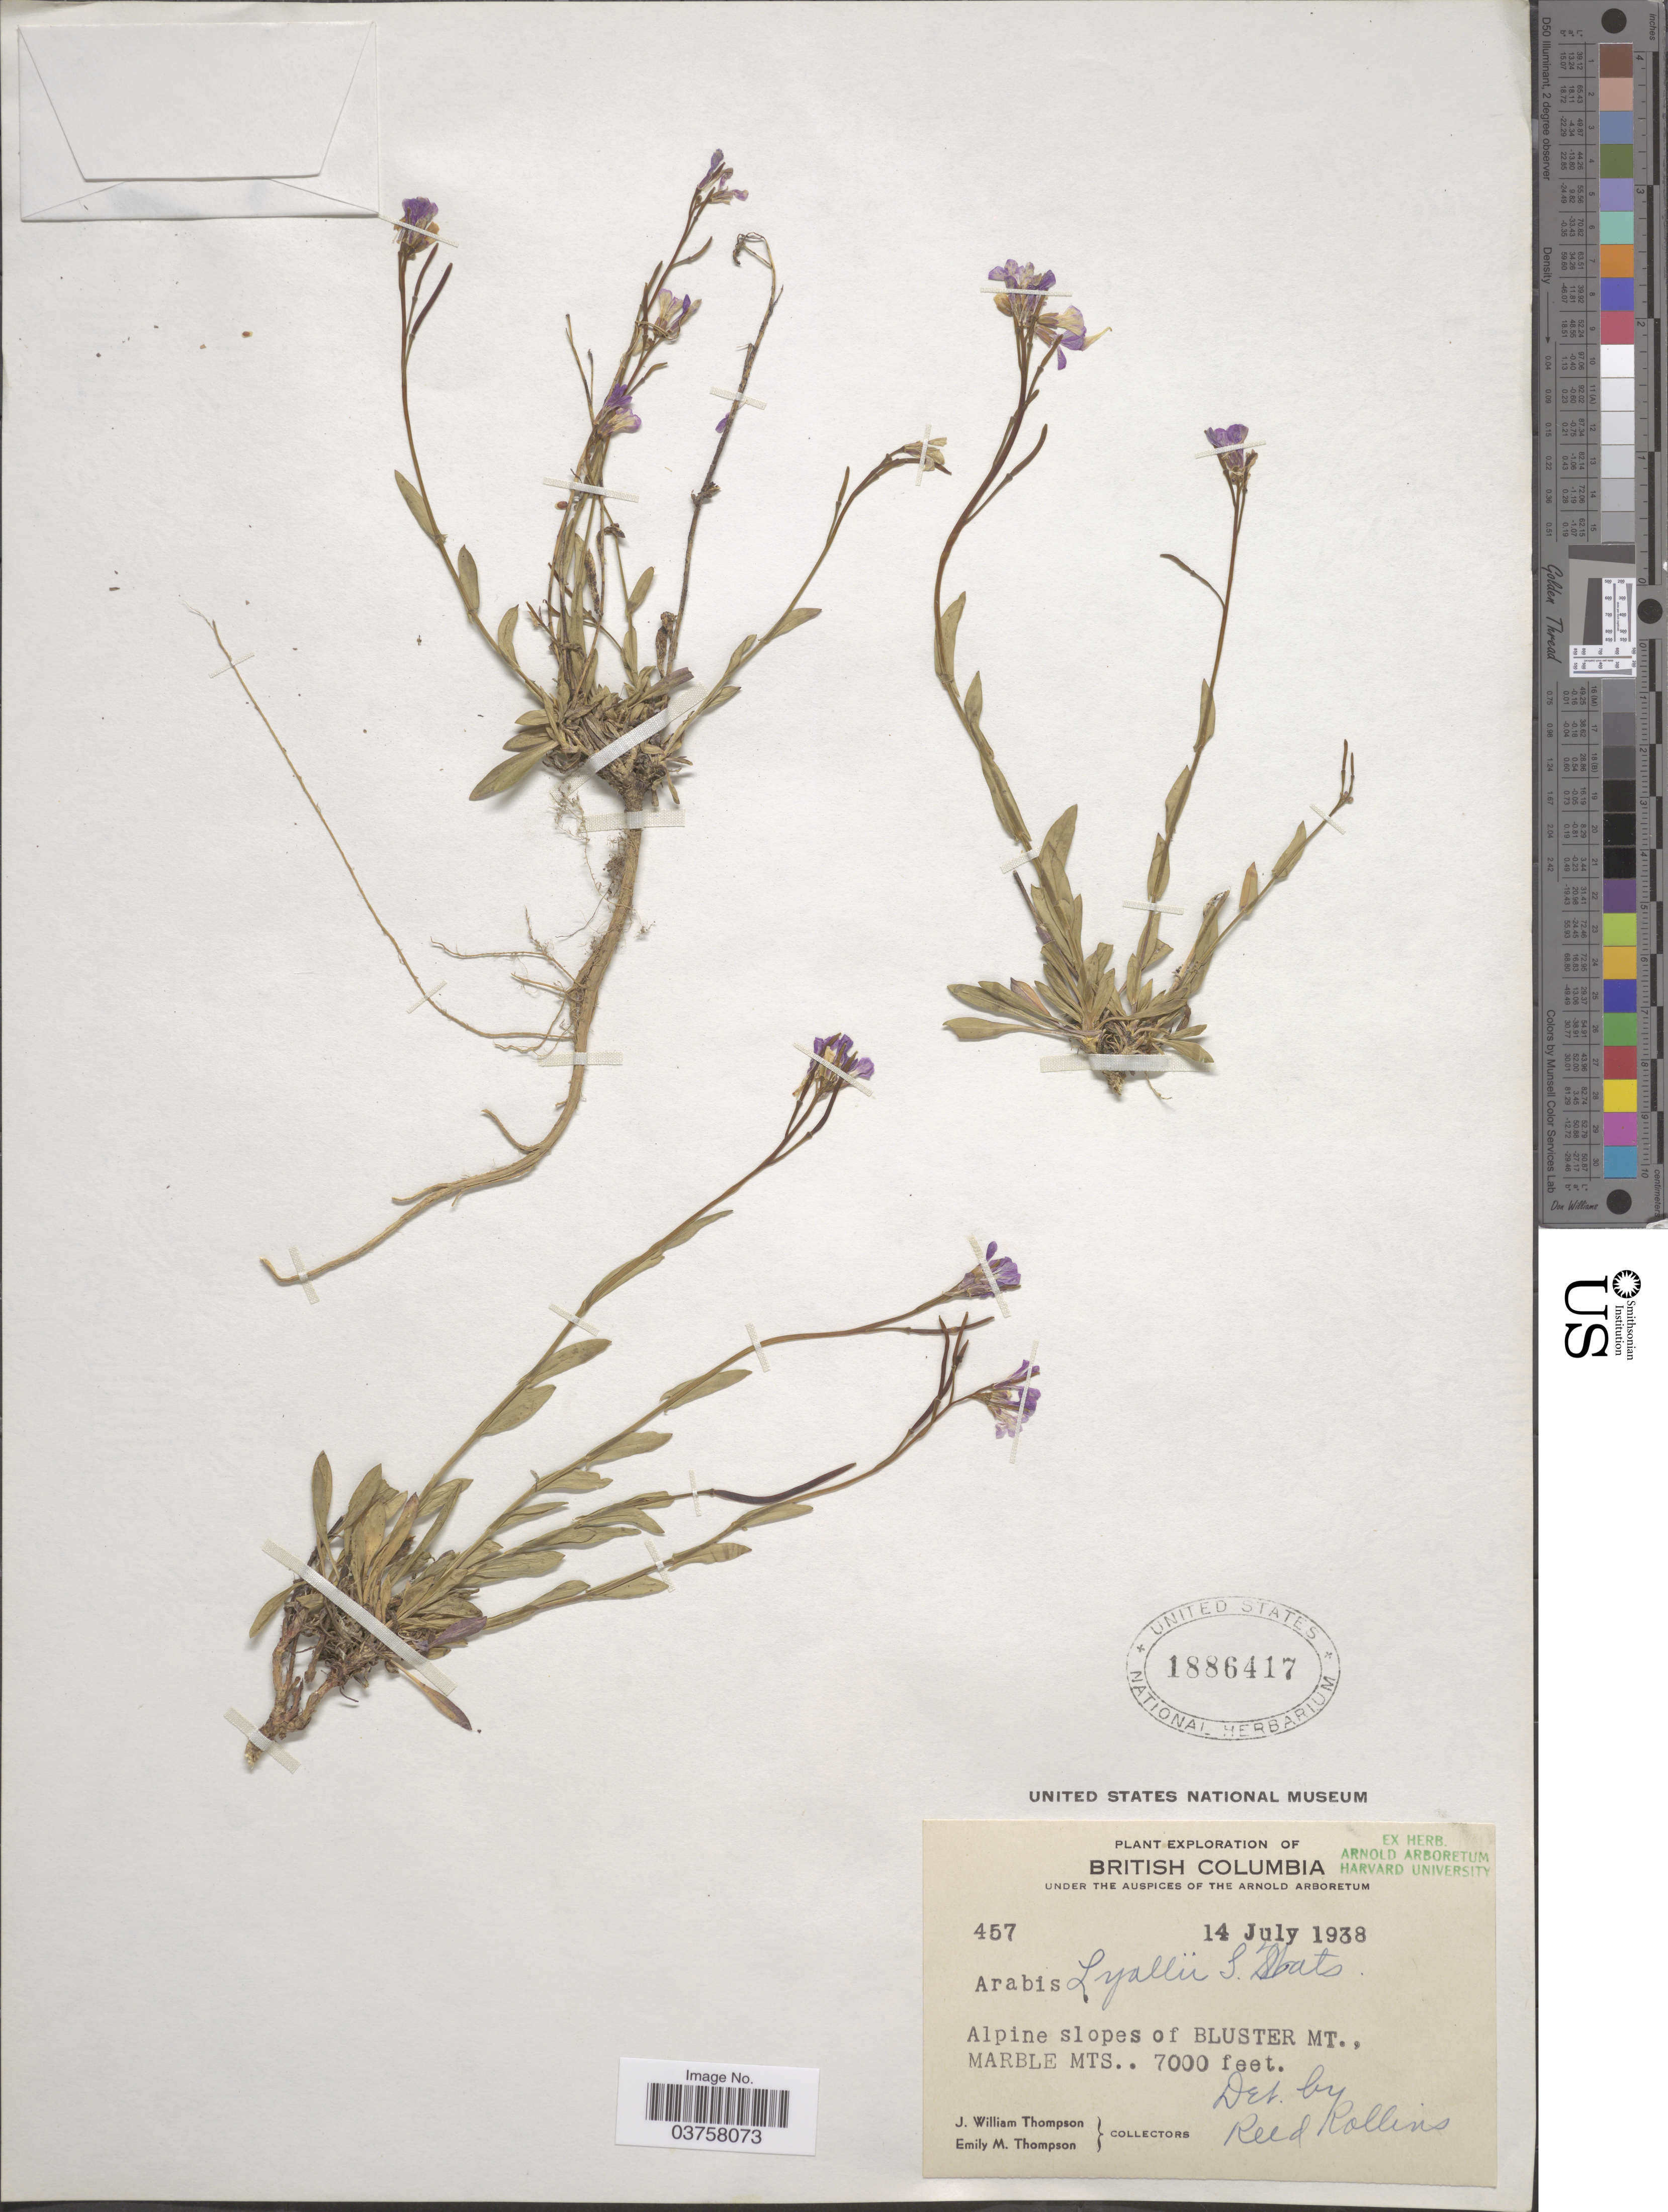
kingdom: Plantae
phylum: Tracheophyta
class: Magnoliopsida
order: Brassicales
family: Brassicaceae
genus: Arabis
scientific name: Arabis lyallii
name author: S. Watson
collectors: J. W. Thompson & E. M. Thompson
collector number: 457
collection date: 1938-07-14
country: Canada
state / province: British Columbia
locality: Alpine slopes of Bluster Mt., Marble Mts.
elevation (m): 2134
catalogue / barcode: US 1886417